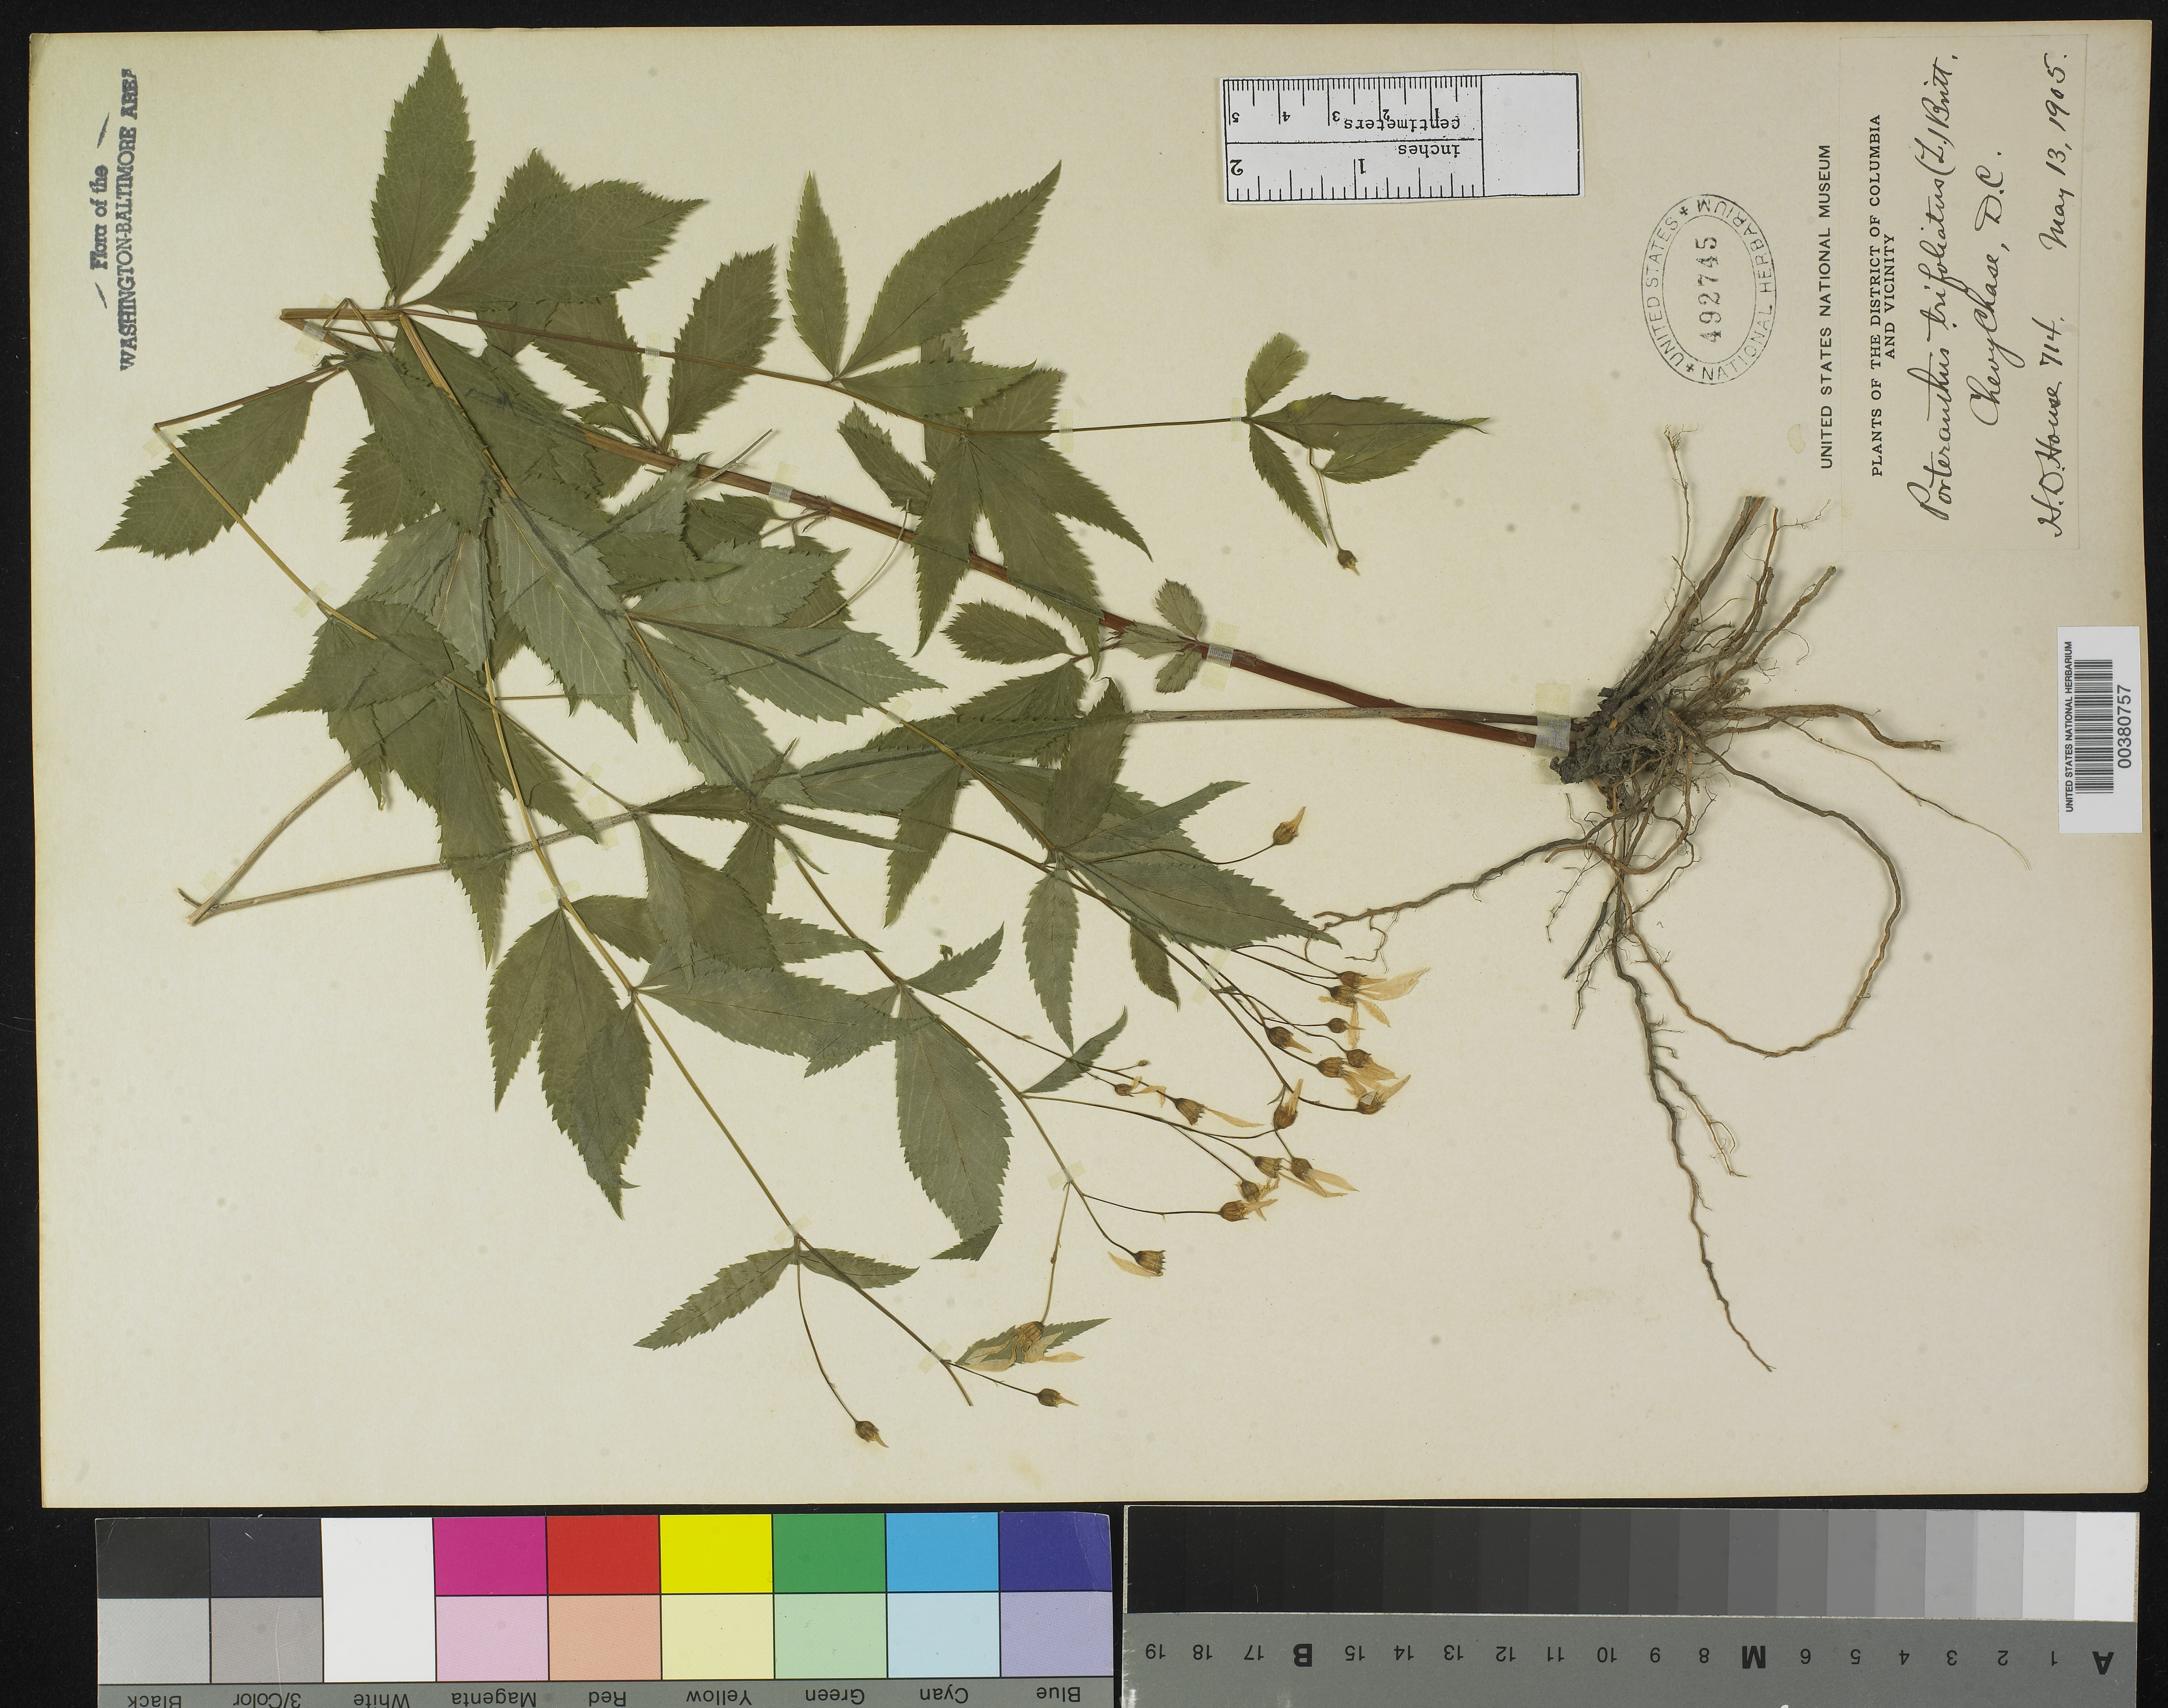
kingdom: Plantae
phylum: Tracheophyta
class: Magnoliopsida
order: Rosales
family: Rosaceae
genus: Gillenia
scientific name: Gillenia trifoliata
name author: (L.) Moench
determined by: Strong, Mark T., (BOT), Smithsonian Institution - National Museum of Natural History (UNITED STATES)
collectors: H. D. House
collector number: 714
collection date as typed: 13 May 1905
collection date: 1905-05-13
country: United States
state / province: District of Columbia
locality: Chevy Chase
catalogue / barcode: US 492745